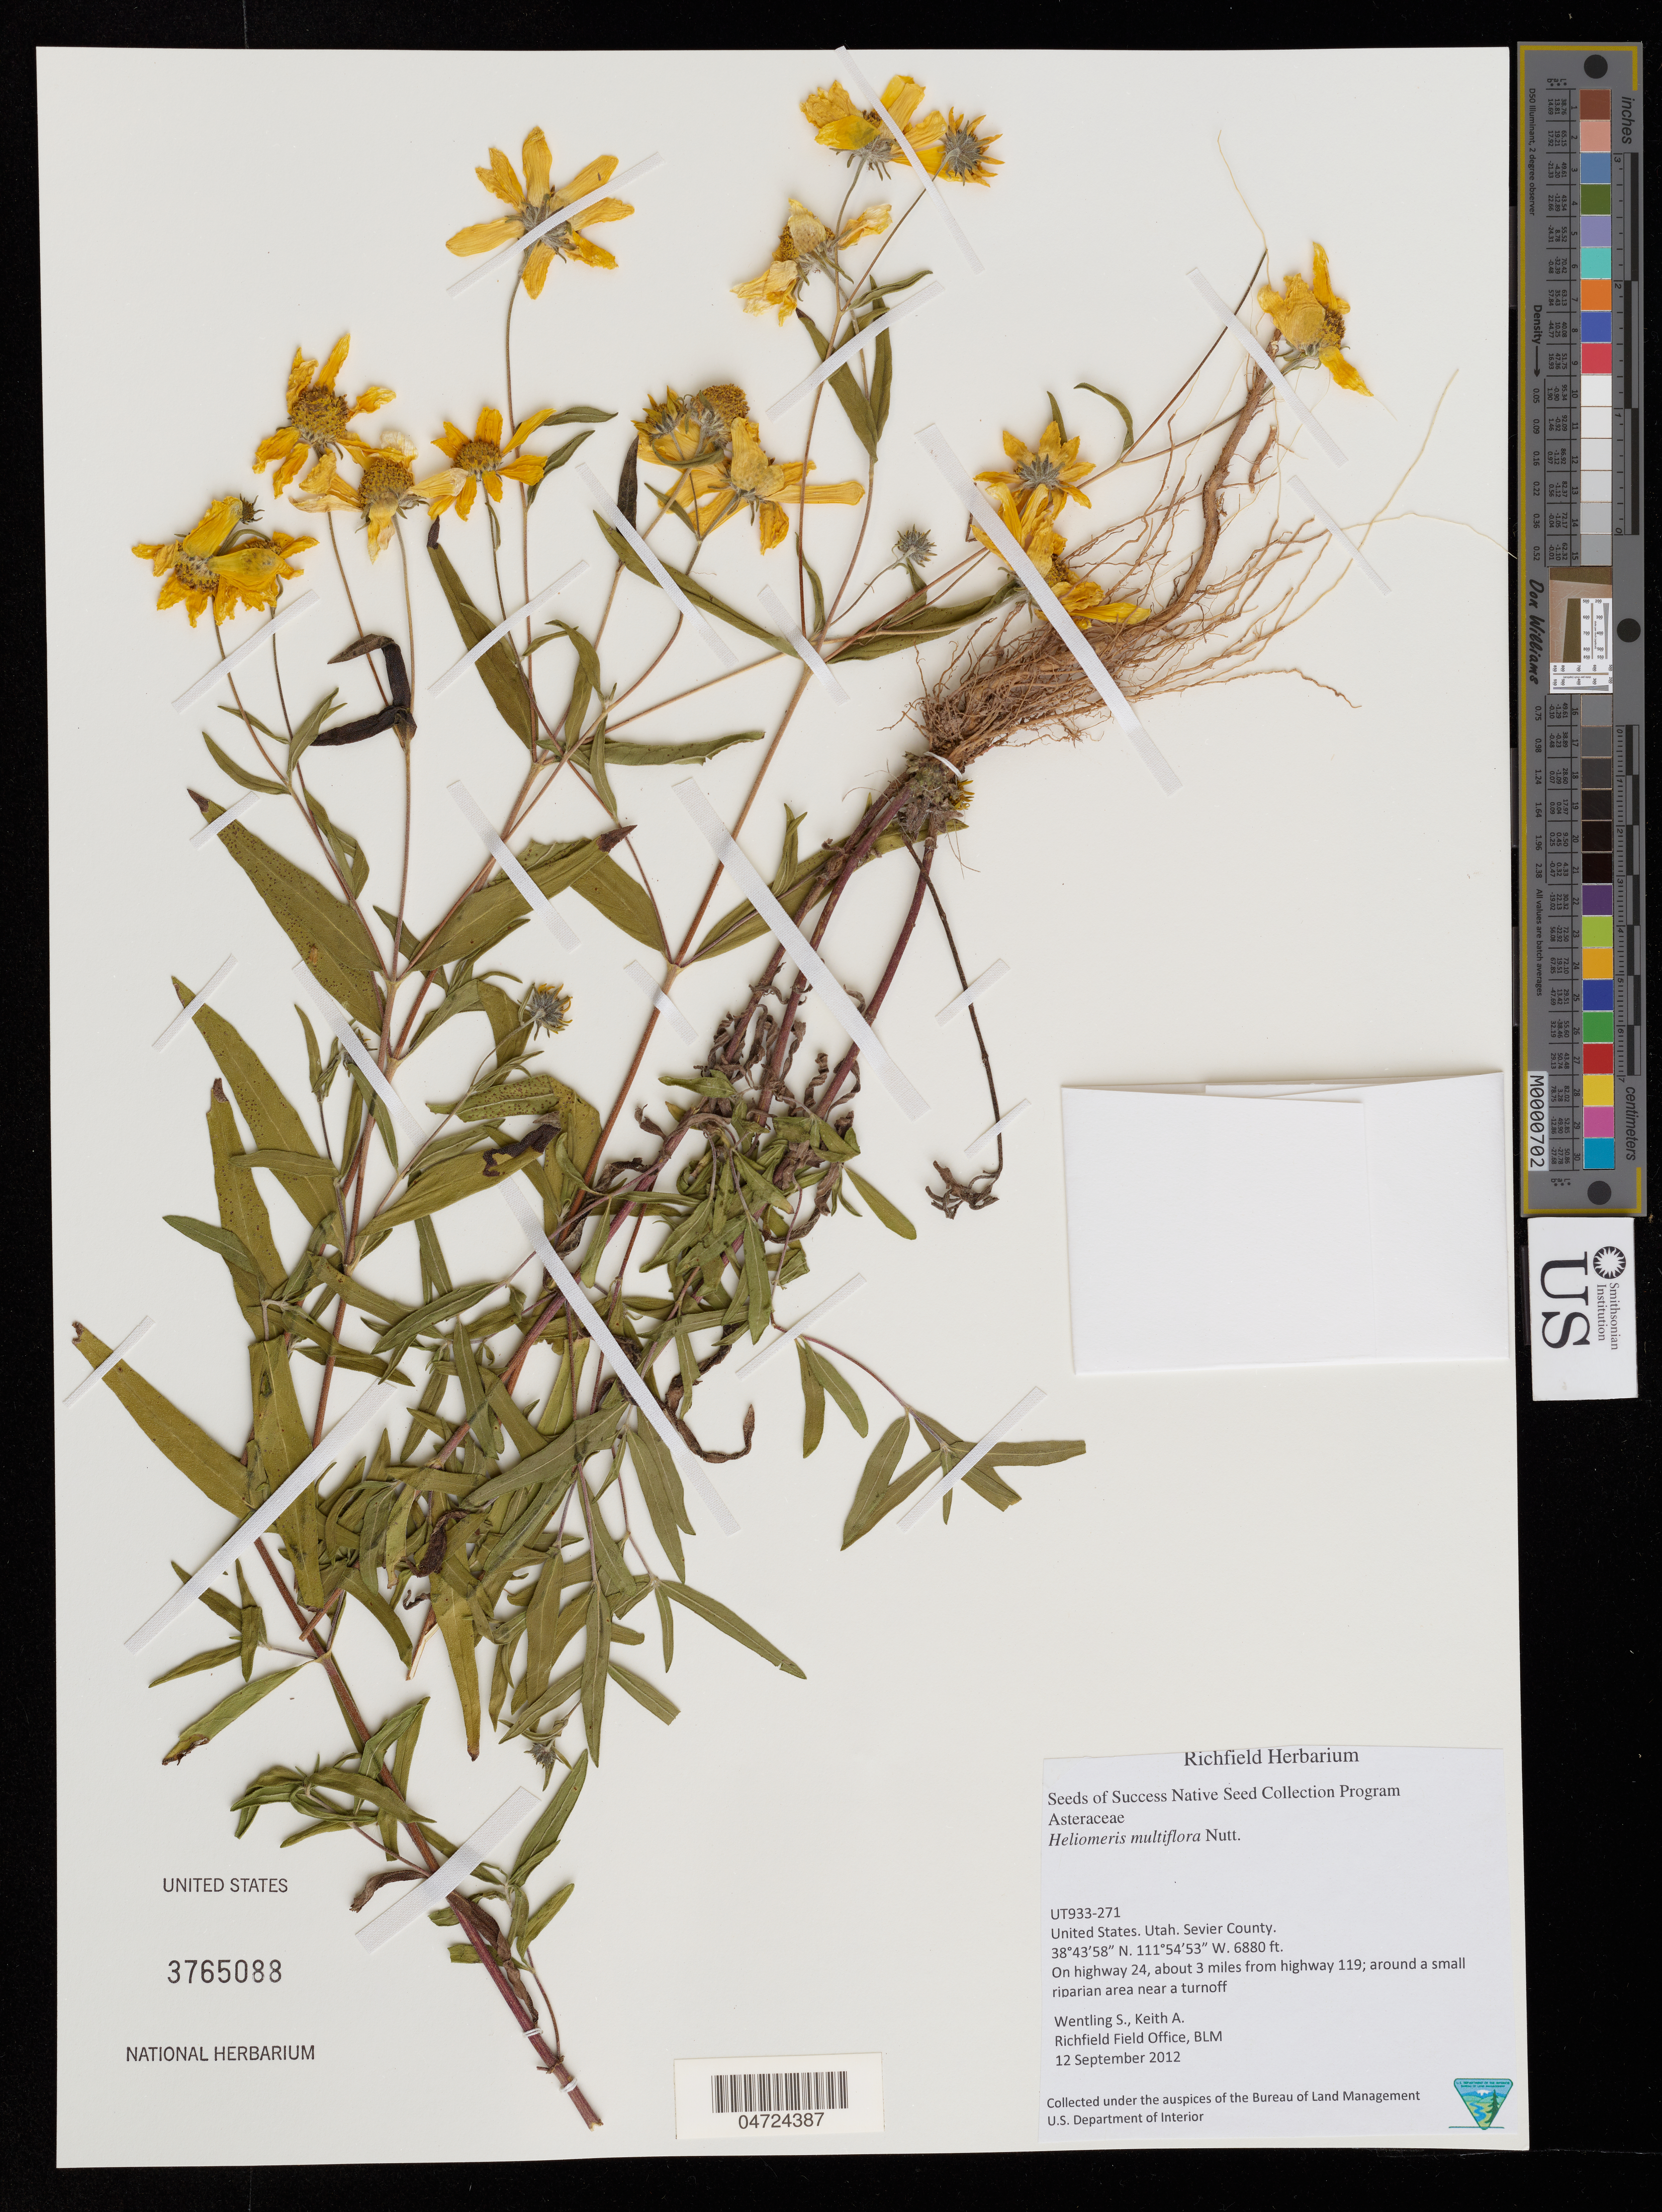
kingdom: Plantae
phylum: Tracheophyta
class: Magnoliopsida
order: Asterales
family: Asteraceae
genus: Heliomeris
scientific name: Heliomeris multiflora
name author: Nutt.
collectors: S. Wentling & A. Keith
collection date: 2012-09-12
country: United States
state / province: Utah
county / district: Sevier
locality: Sevier County. On highway 24, about 3 miles from highway 119; around a small riparian area near a turnoff.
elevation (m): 2097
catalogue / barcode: US 3765088